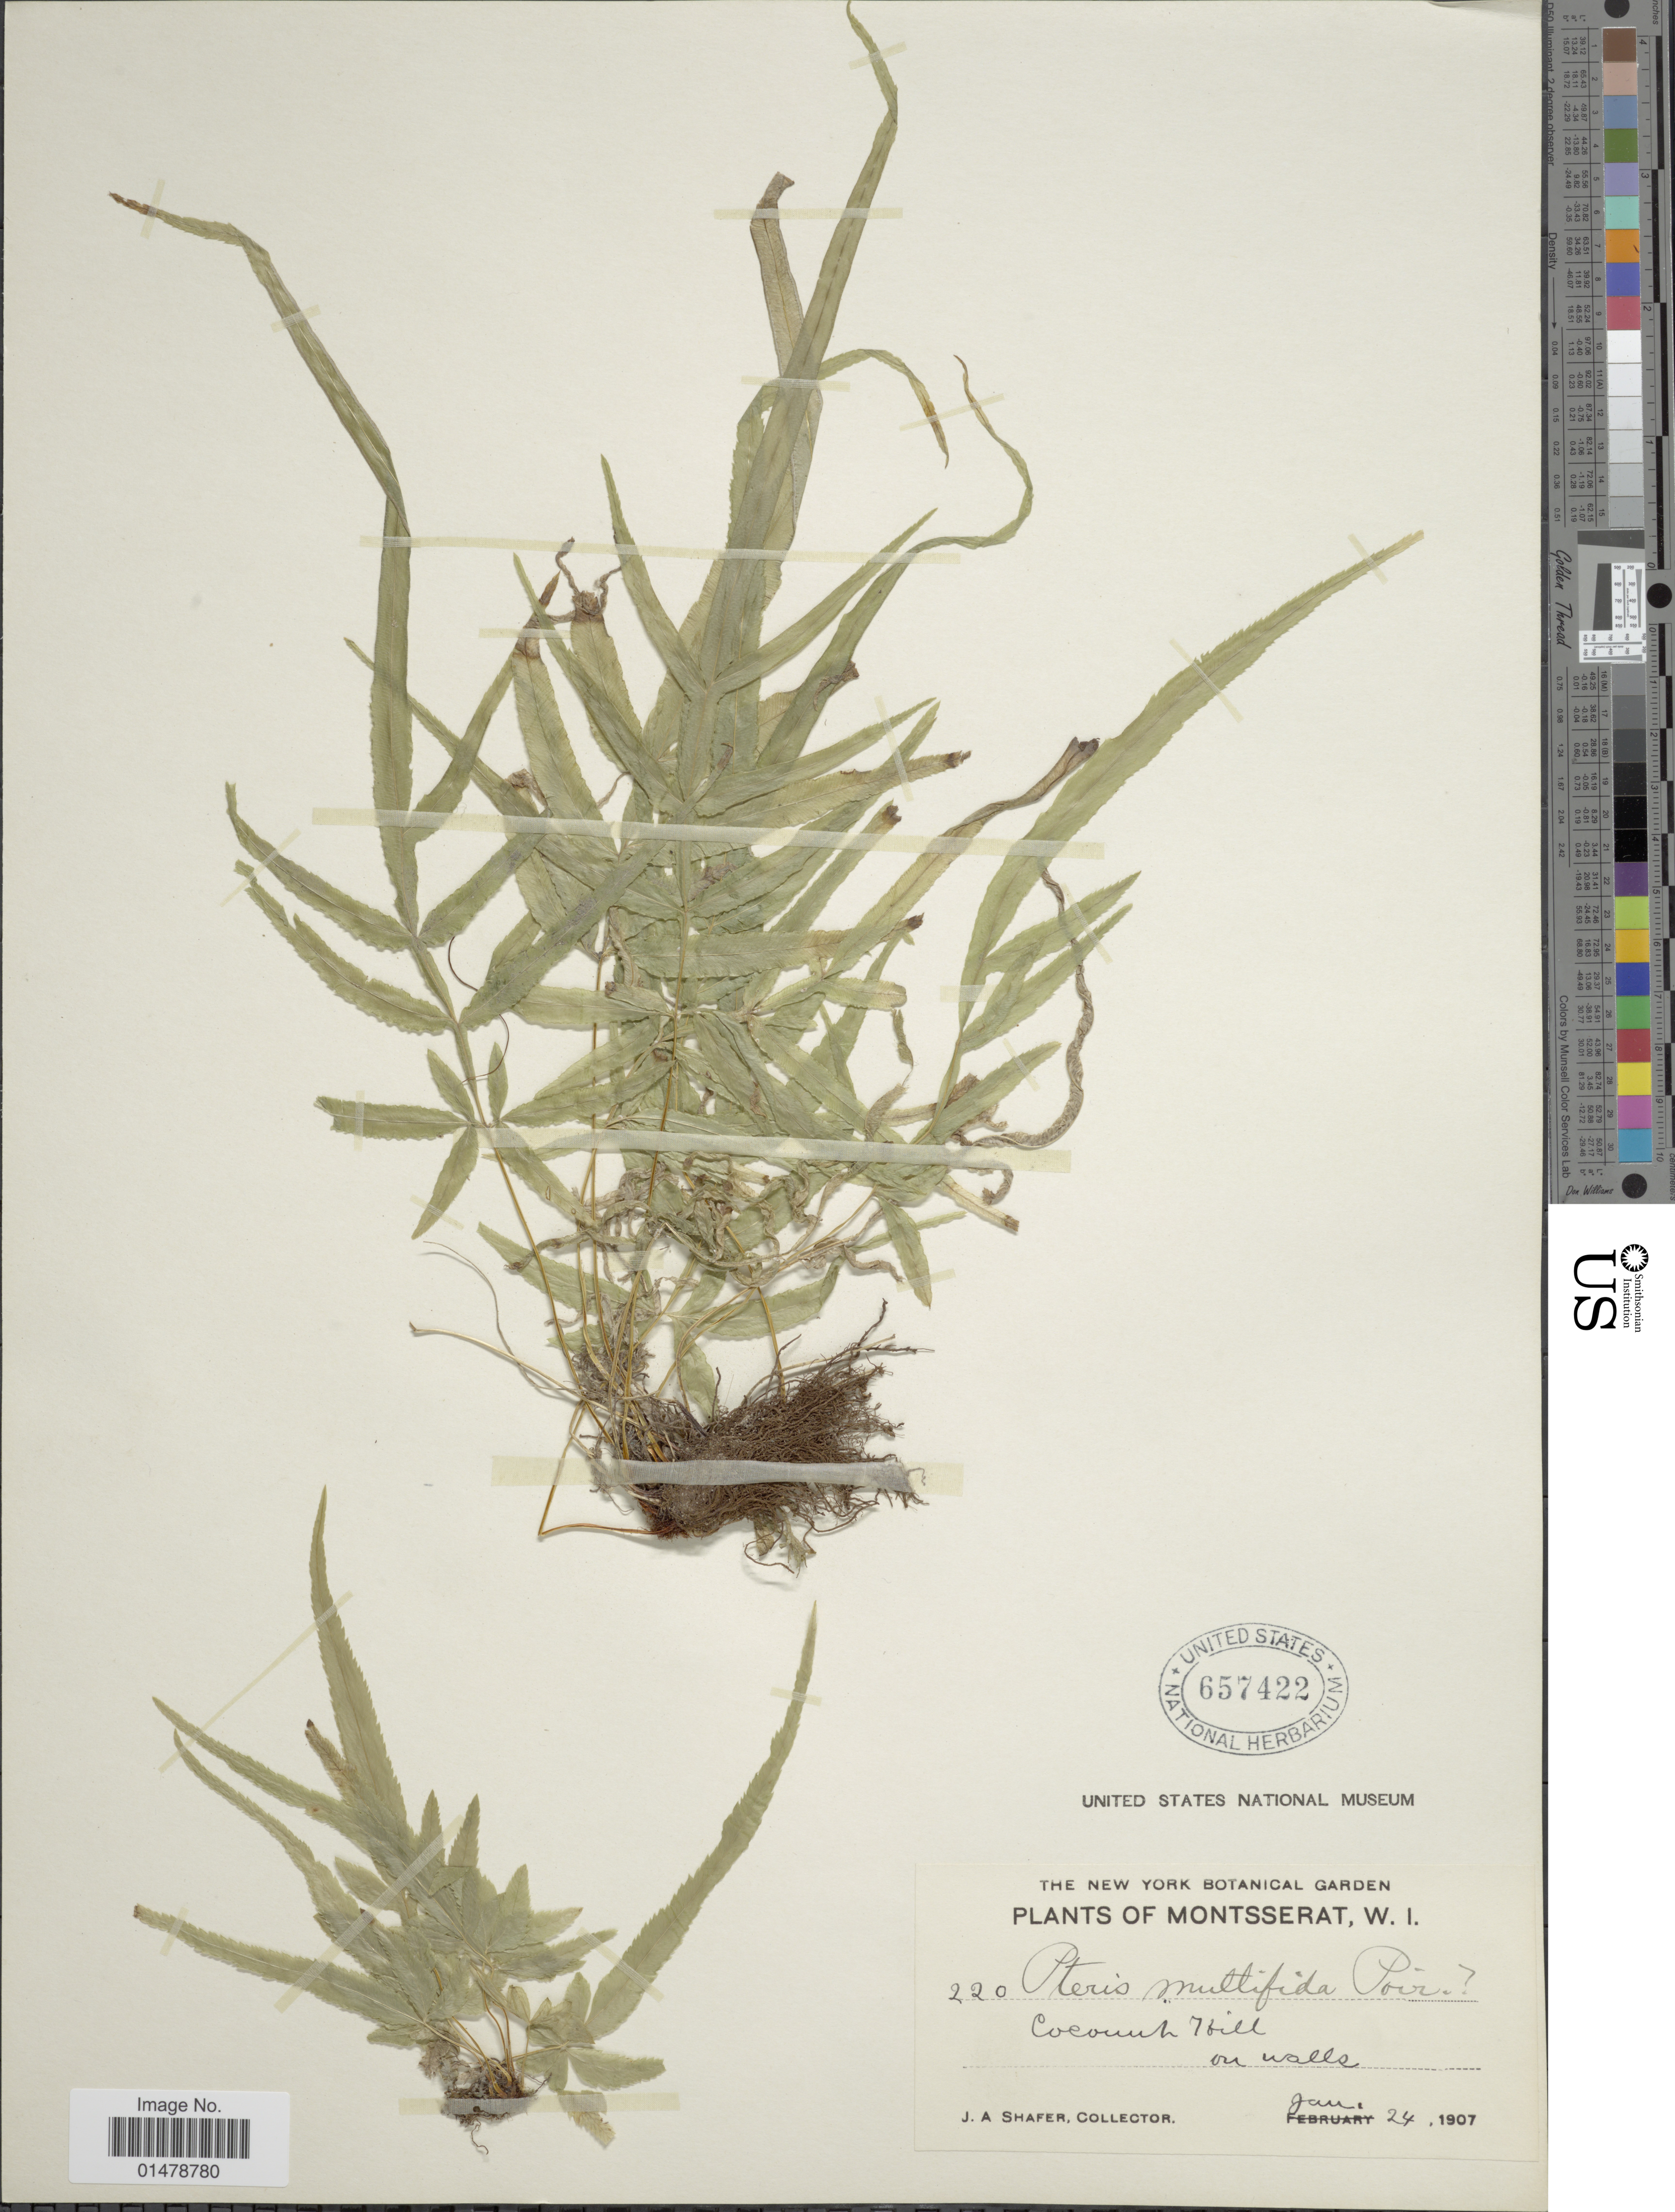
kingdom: Plantae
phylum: Tracheophyta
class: Polypodiopsida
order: Polypodiales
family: Pteridaceae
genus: Pteris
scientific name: Pteris multifida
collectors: J. A. Shafer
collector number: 220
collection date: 1907-01-24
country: Montserrat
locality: Cocount Hill on walls.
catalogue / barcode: US 657422